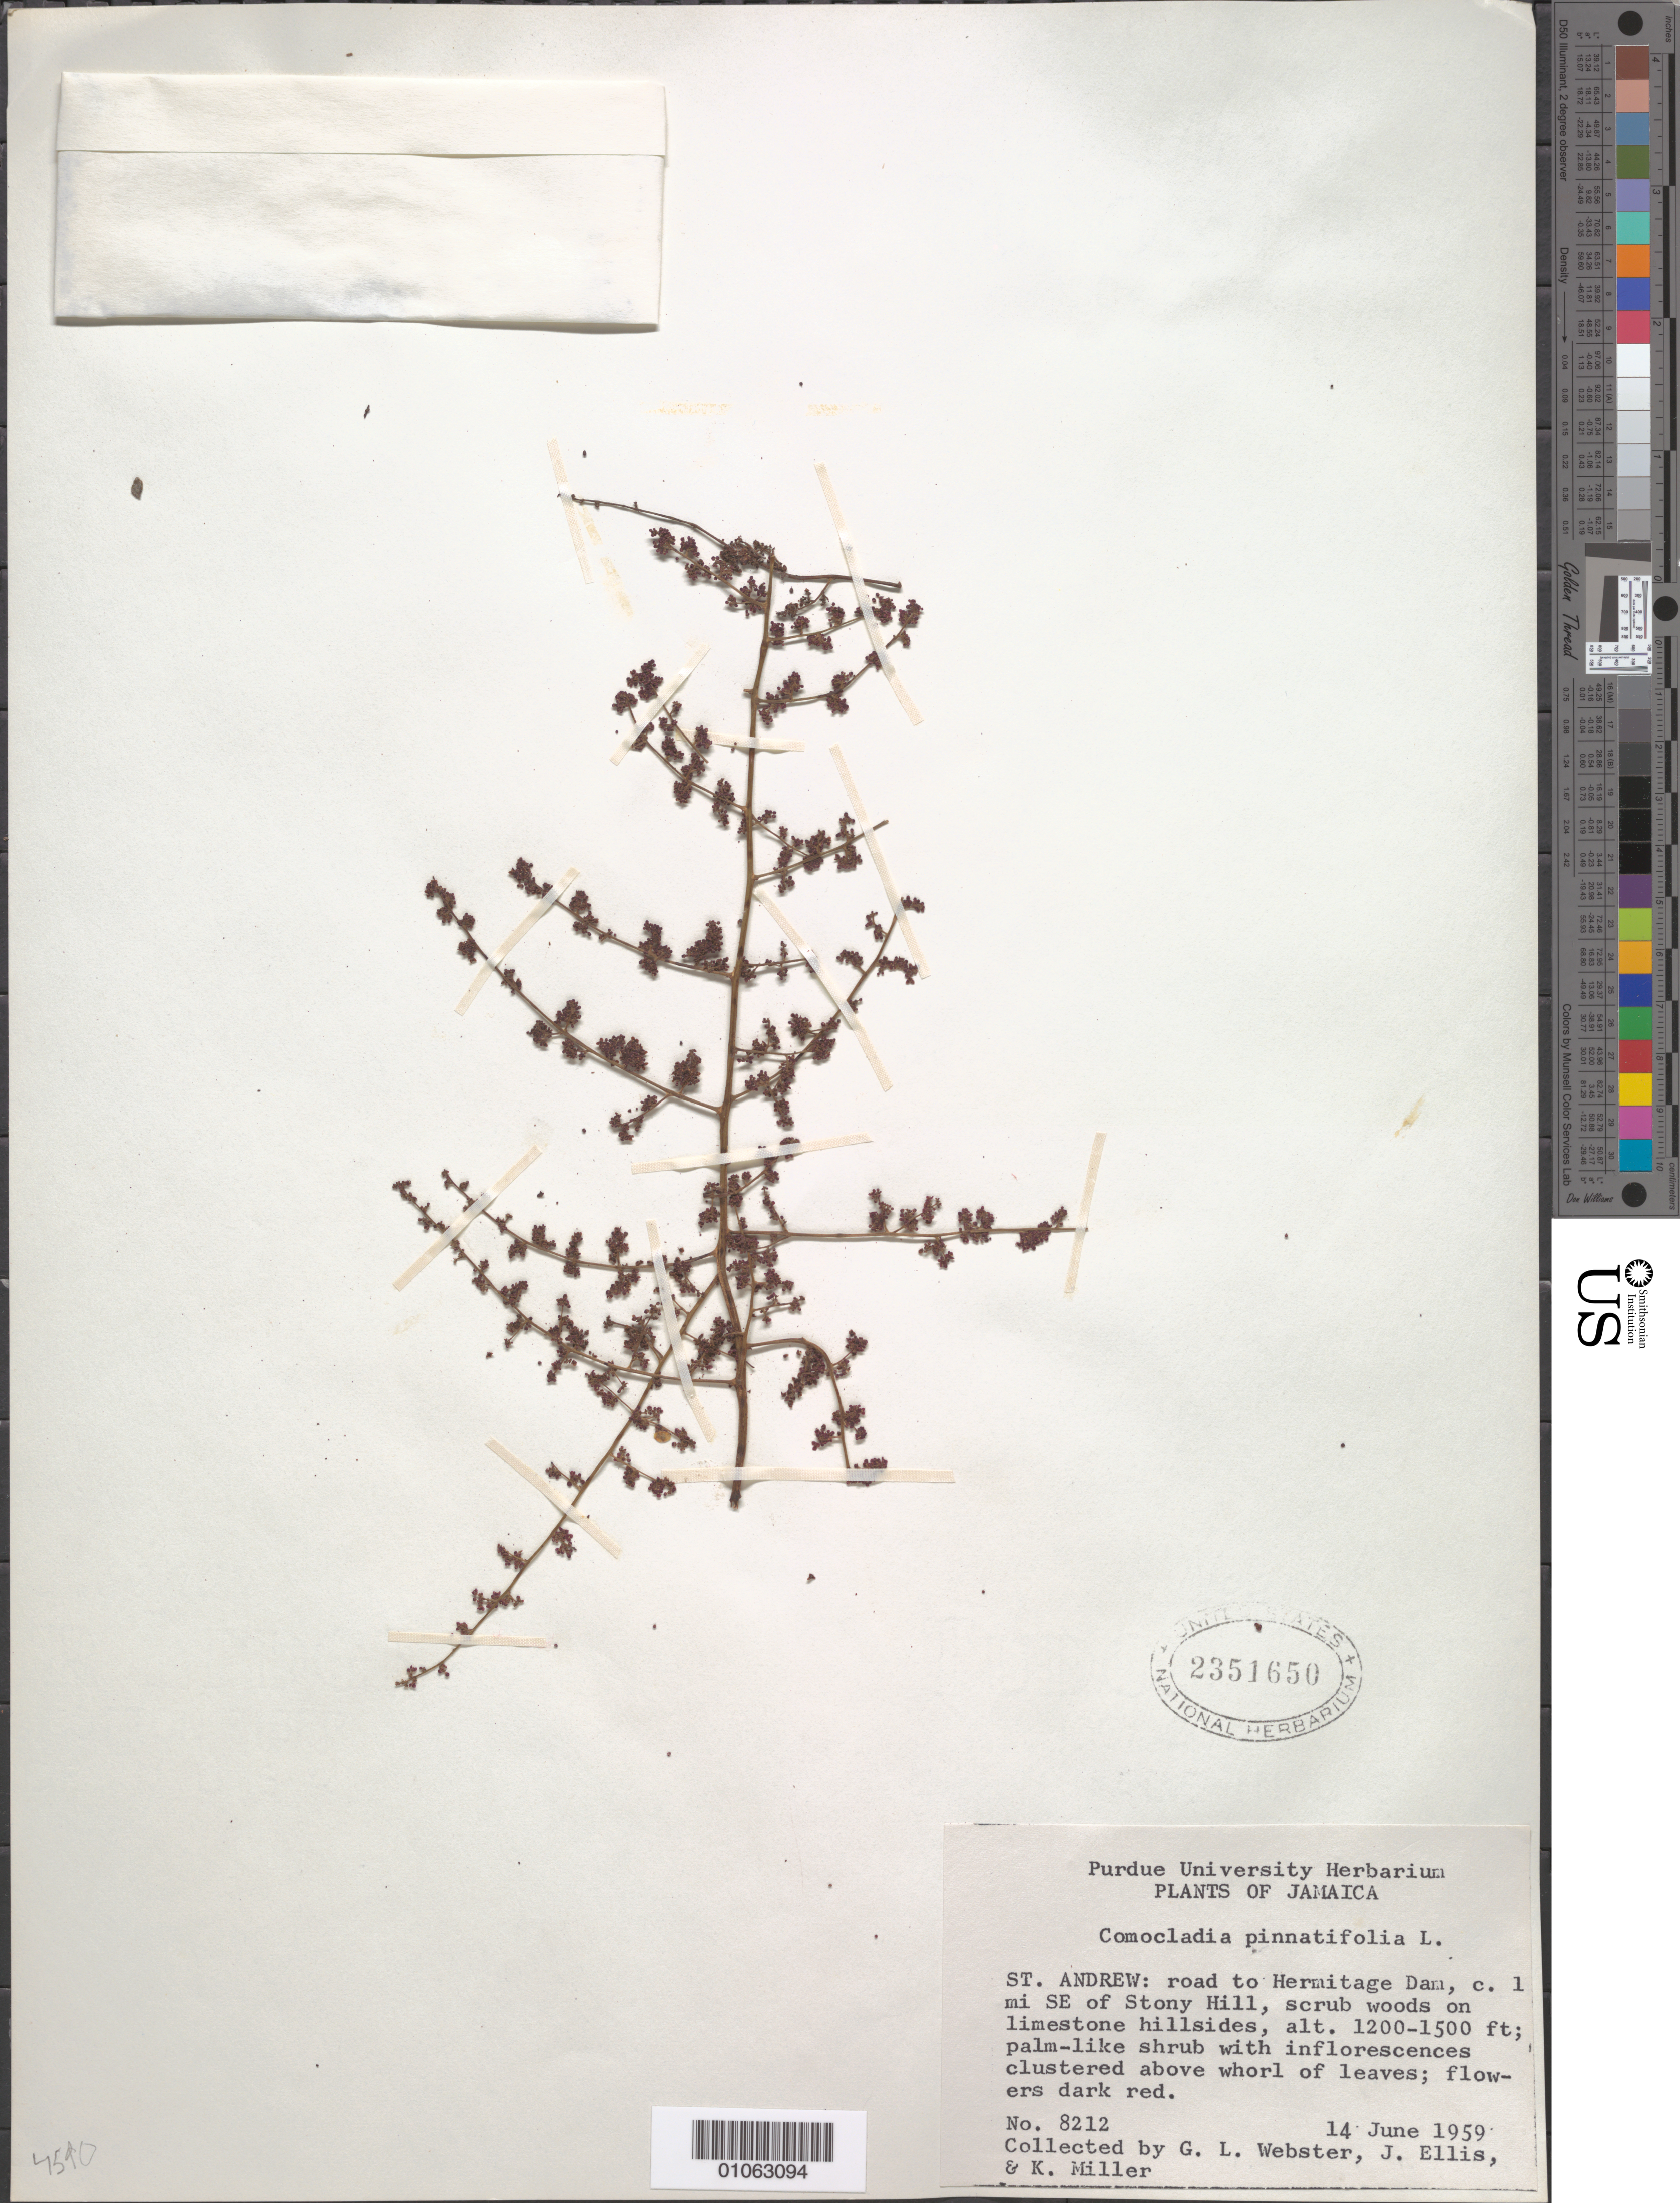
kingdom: Plantae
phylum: Tracheophyta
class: Magnoliopsida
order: Sapindales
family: Anacardiaceae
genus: Comocladia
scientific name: Comocladia pinnatifolia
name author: L.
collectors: G. L. Webster, J. Ellis & K. Miller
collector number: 8212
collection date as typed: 14 Jun 1959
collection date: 1959-06-14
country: Jamaica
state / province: Saint Andrew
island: Jamaica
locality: Road to hermitage Dam, c.1 mi SE of Stony Hill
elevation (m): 366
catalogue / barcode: US 2351650